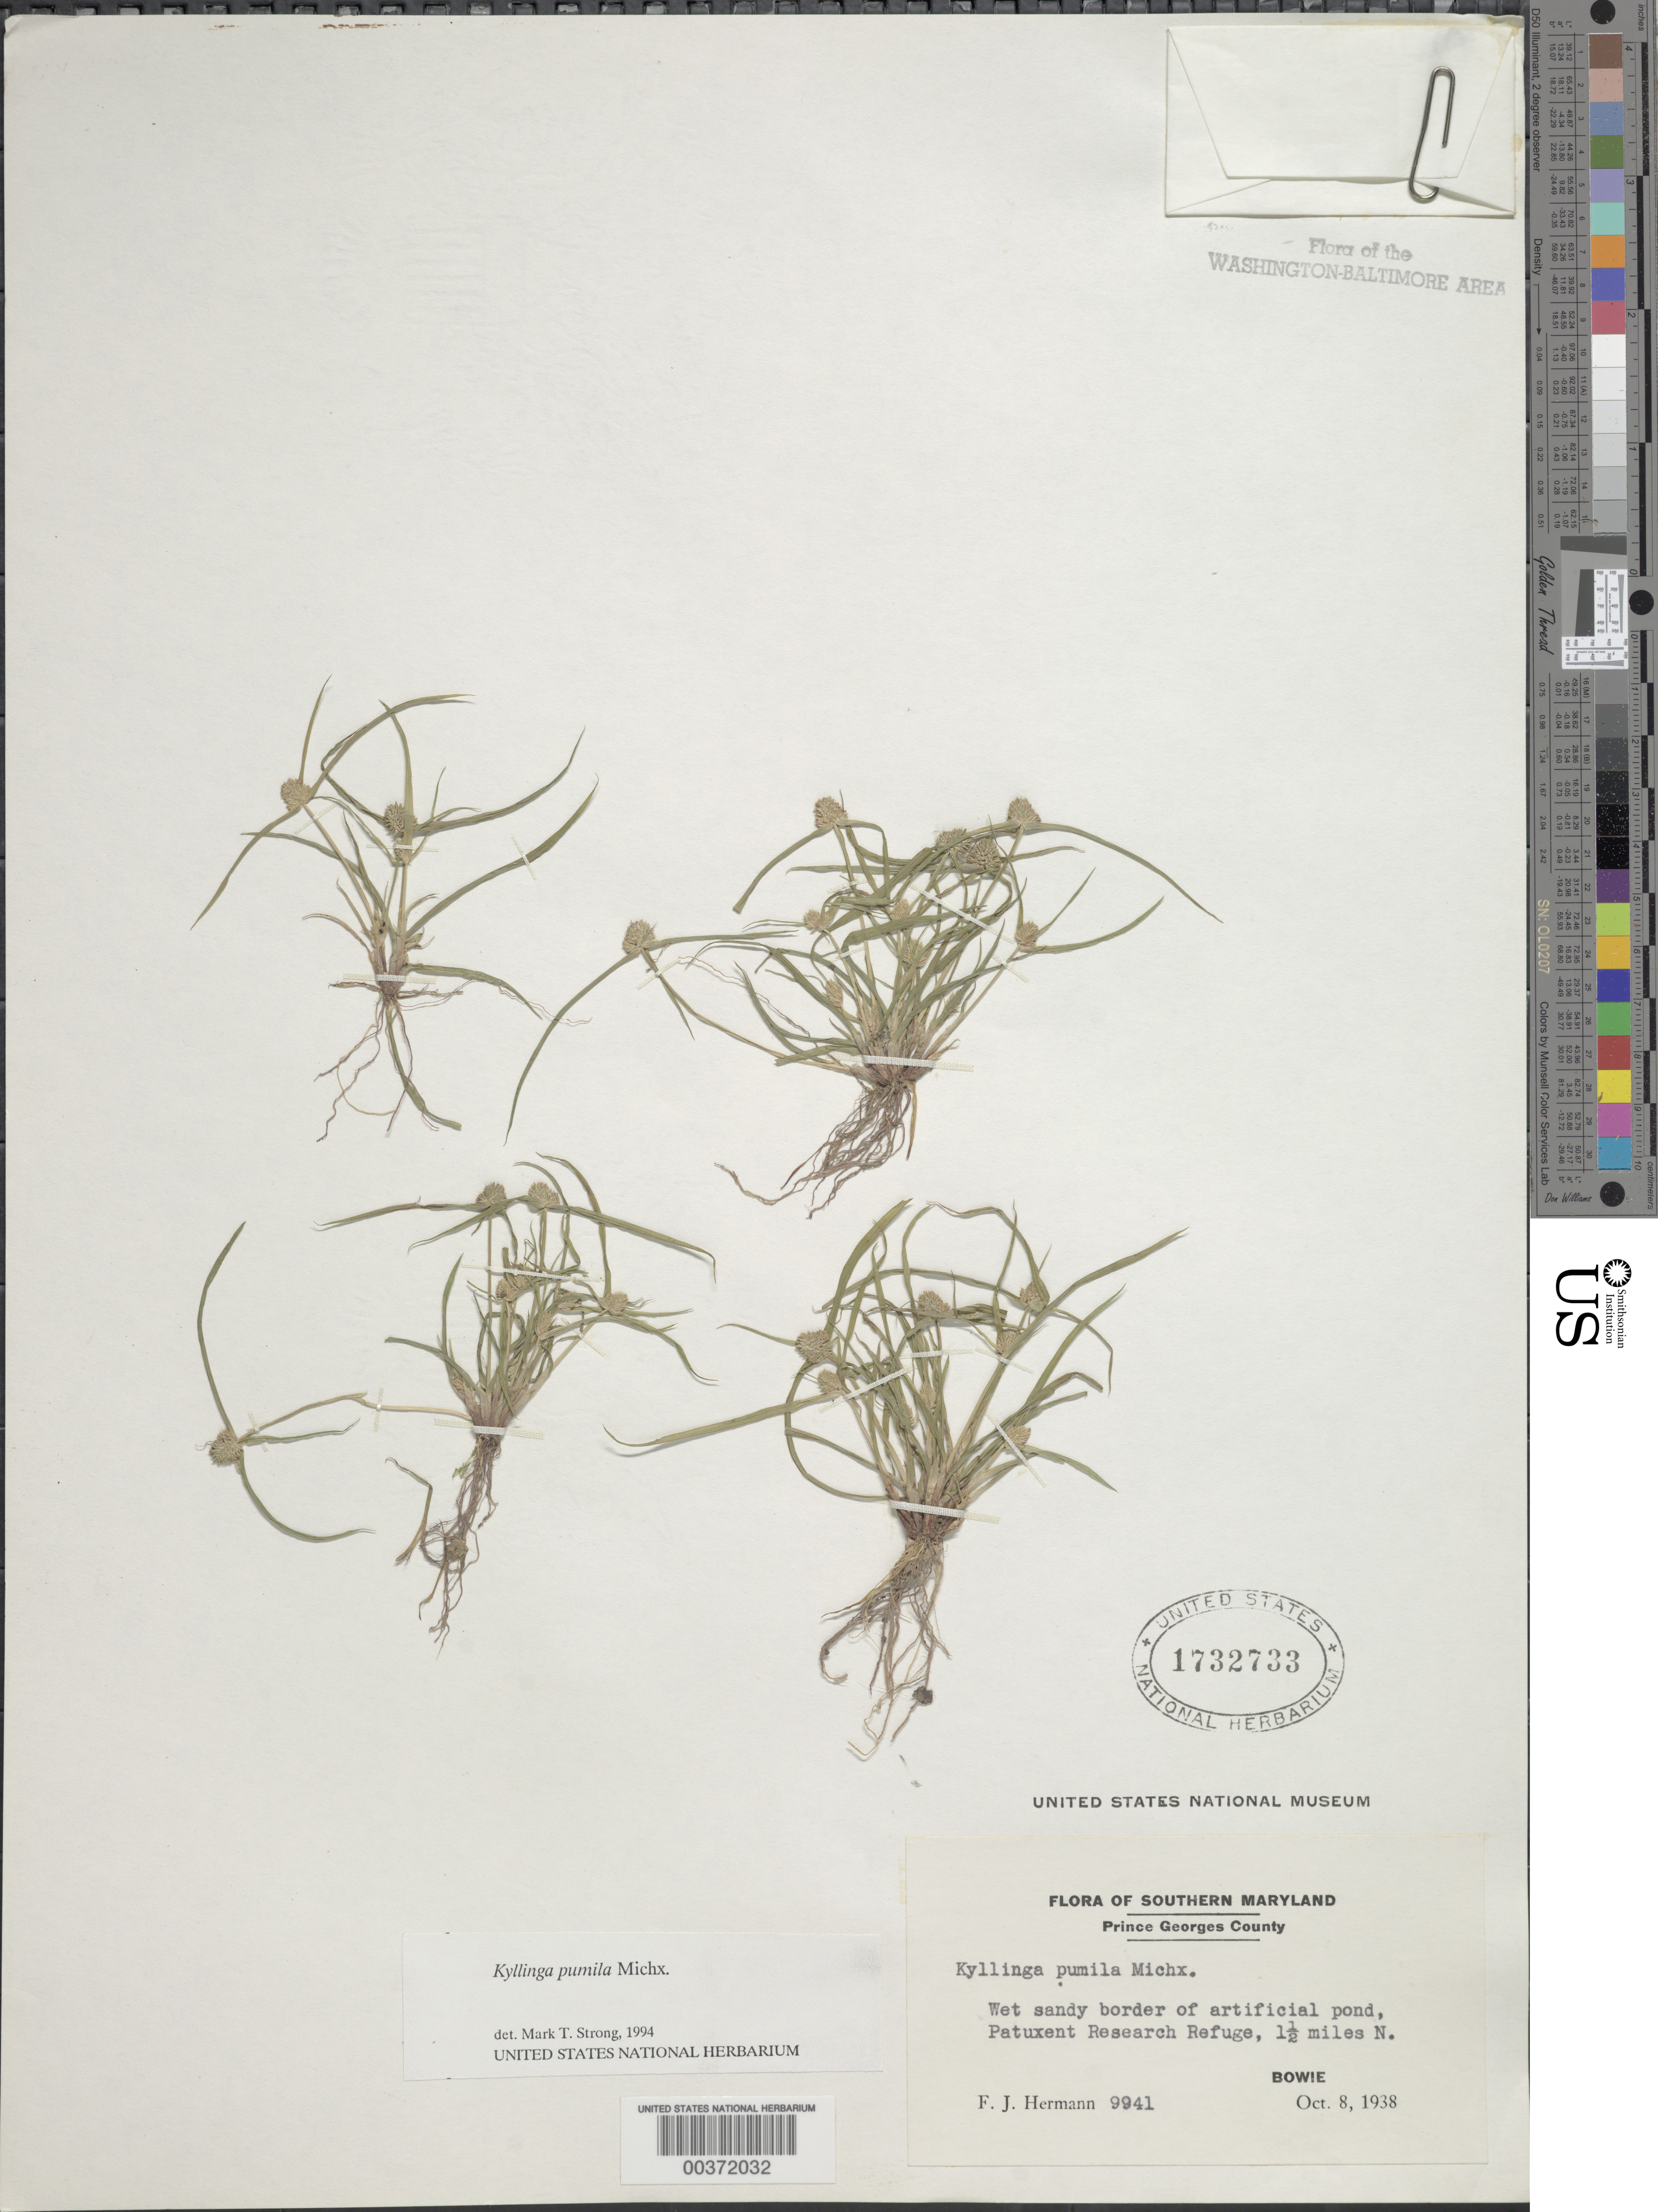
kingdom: Plantae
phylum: Tracheophyta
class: Liliopsida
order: Poales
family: Cyperaceae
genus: Cyperus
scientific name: Cyperus hortensis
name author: (Salzm. ex Steud.) Dorr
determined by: Strong, M. T., (US), Smithsonian Institution - National Museum of Natural History (UNITED STATES)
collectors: F. J. Hermann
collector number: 9941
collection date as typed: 08 Oct 1938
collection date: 1938-10-08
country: United States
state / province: Maryland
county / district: Prince George's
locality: Patuxent Research Refuge, north of Bowie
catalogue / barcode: US 1732733